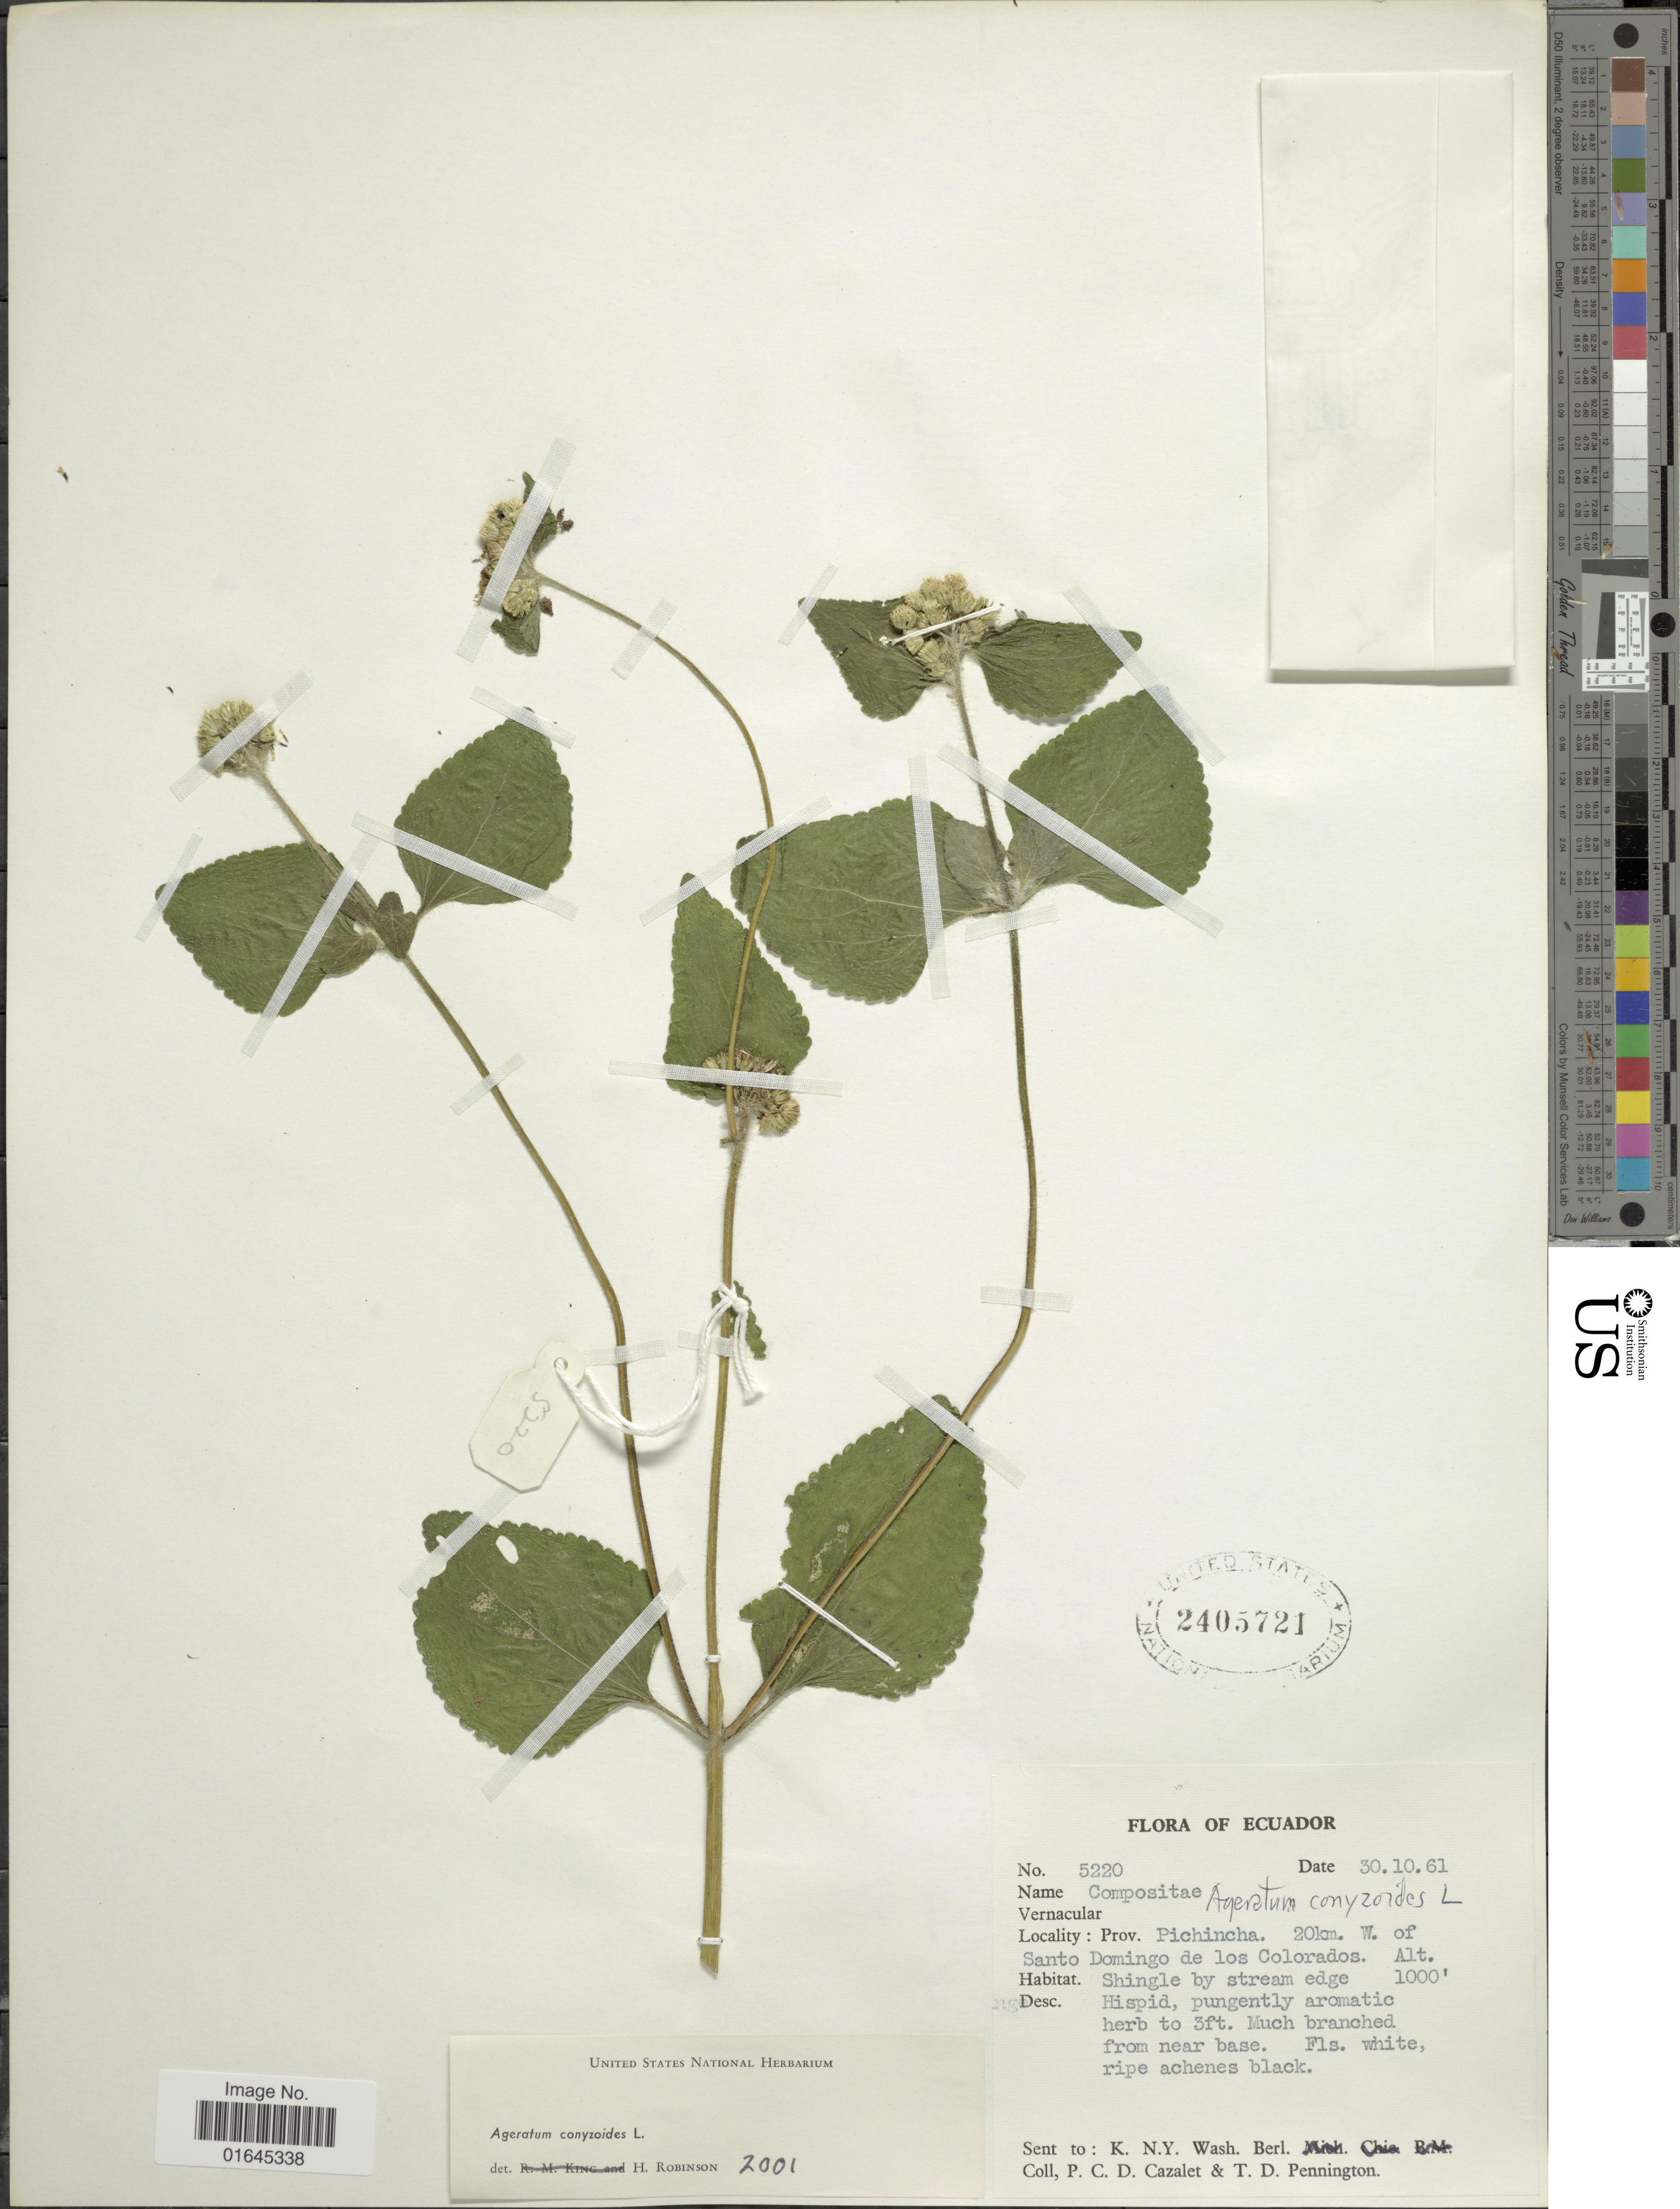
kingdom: Plantae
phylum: Tracheophyta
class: Magnoliopsida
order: Asterales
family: Asteraceae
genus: Ageratum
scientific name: Ageratum conyzoides subsp. conyzoides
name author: L.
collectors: P. C. D. Cazalet & T. D. Pennington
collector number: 5220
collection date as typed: Transcribed d/m/y: 30/10/61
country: Ecuador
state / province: Pichincha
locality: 20km. W. of Santo Domingo de los Colorados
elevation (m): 305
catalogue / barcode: US 2405721